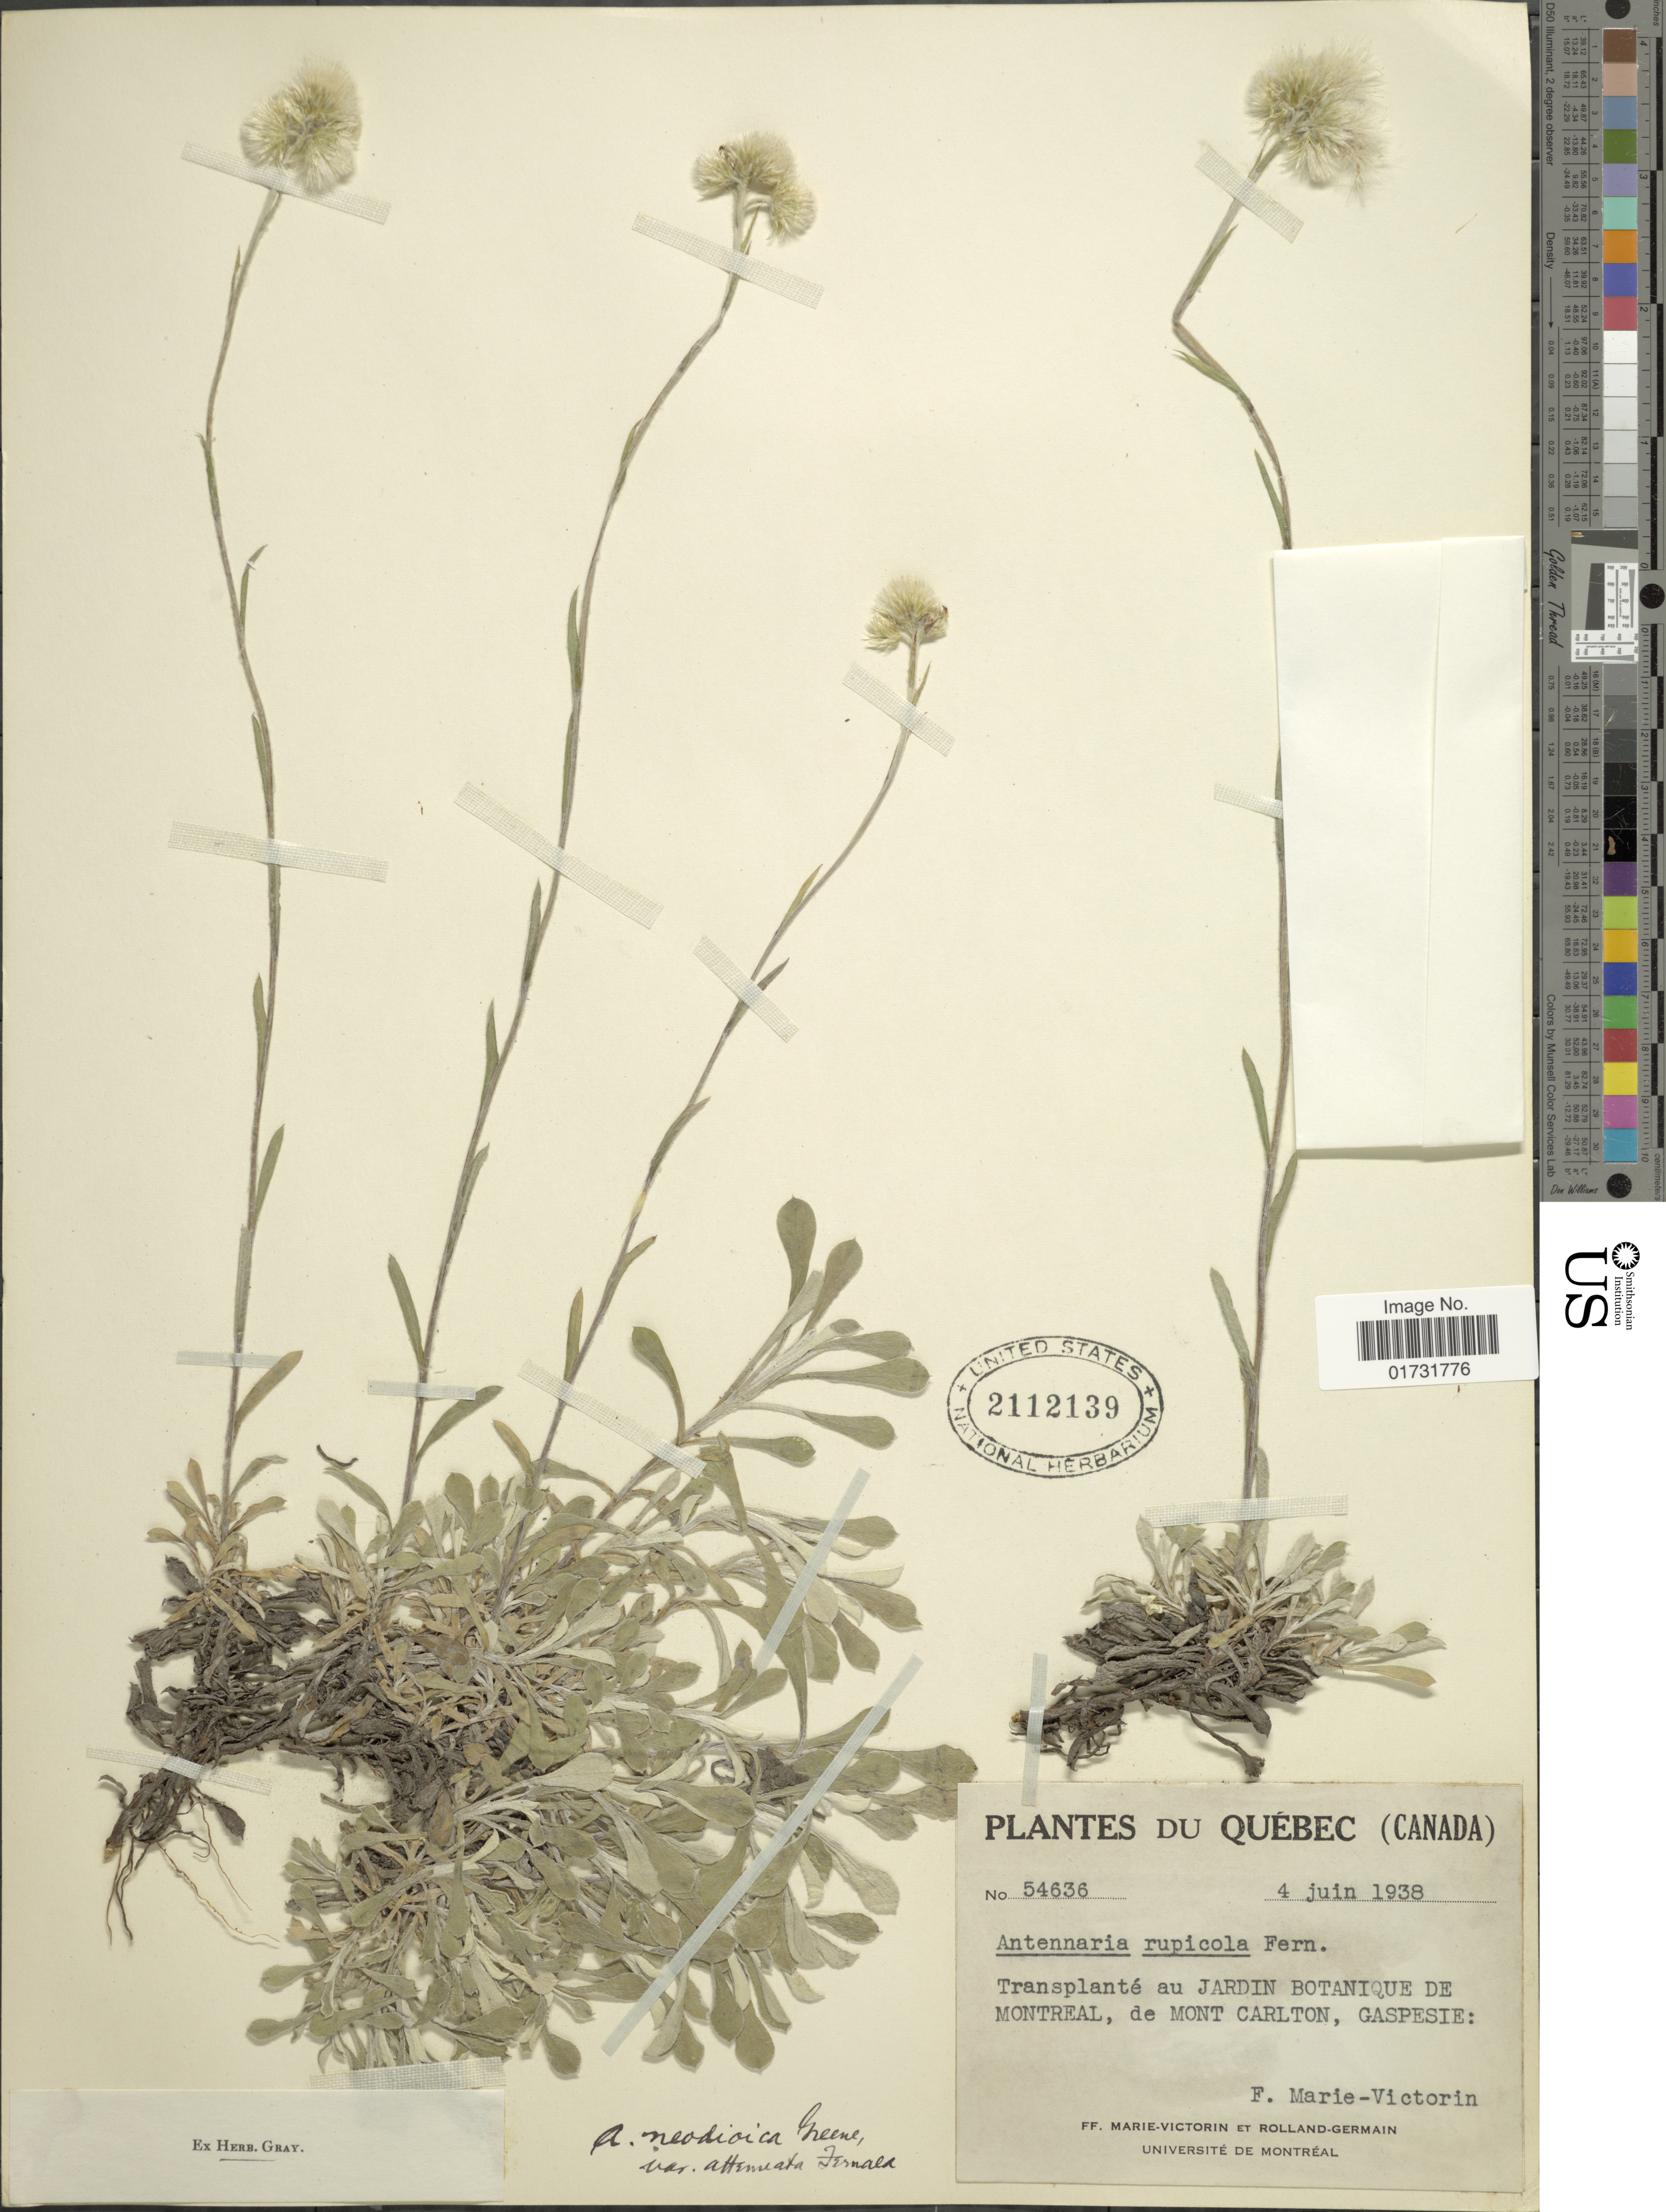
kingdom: Plantae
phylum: Tracheophyta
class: Magnoliopsida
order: Asterales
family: Asteraceae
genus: Antennaria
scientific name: Antennaria neodioica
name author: Greene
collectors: F. Marie-Victorin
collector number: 54636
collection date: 1938-06-04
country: Canada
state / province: Quebec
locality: Transplanté au Jardin Botanique de Montreal, de Mont Carlton, Gaspesie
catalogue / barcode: US 2112139